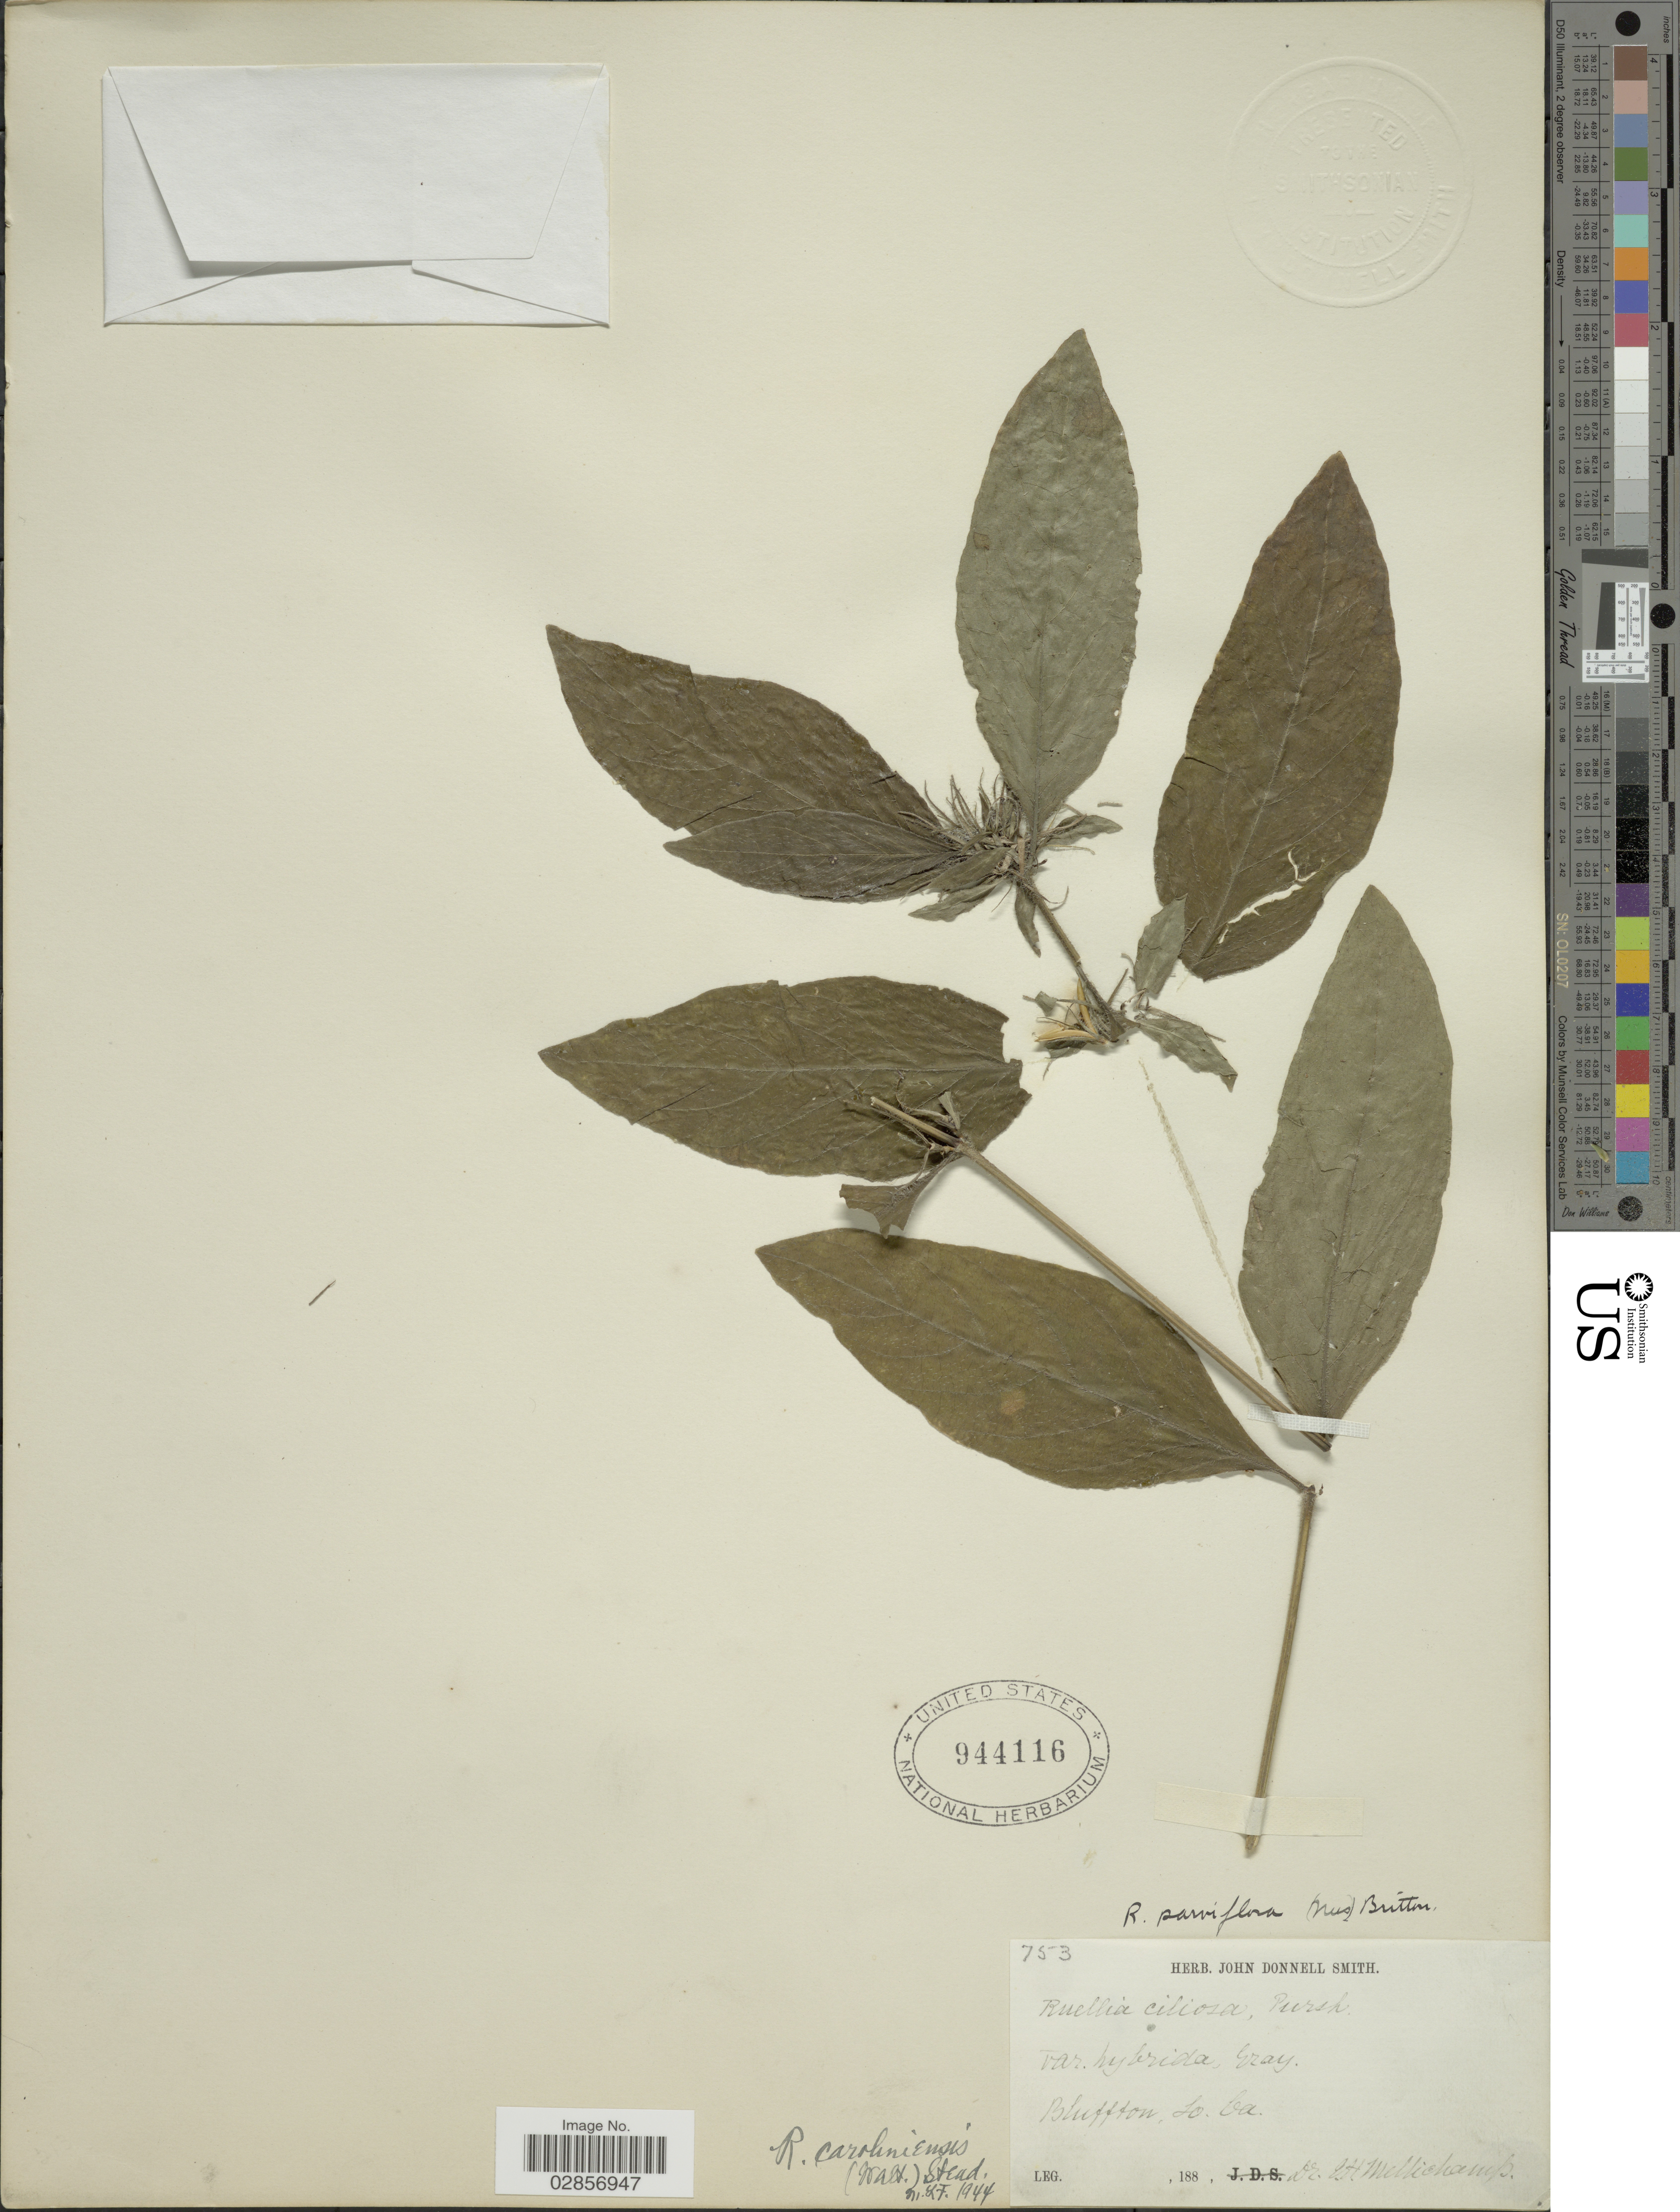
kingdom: Plantae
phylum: Tracheophyta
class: Magnoliopsida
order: Lamiales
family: Acanthaceae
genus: Ruellia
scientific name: Ruellia caroliniensis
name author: (J.F. Gmel.) Steud.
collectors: J. H. Mellichamp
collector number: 753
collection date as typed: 188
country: United States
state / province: South Carolina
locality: Bluffton, So. Ca.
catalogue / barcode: US 944116